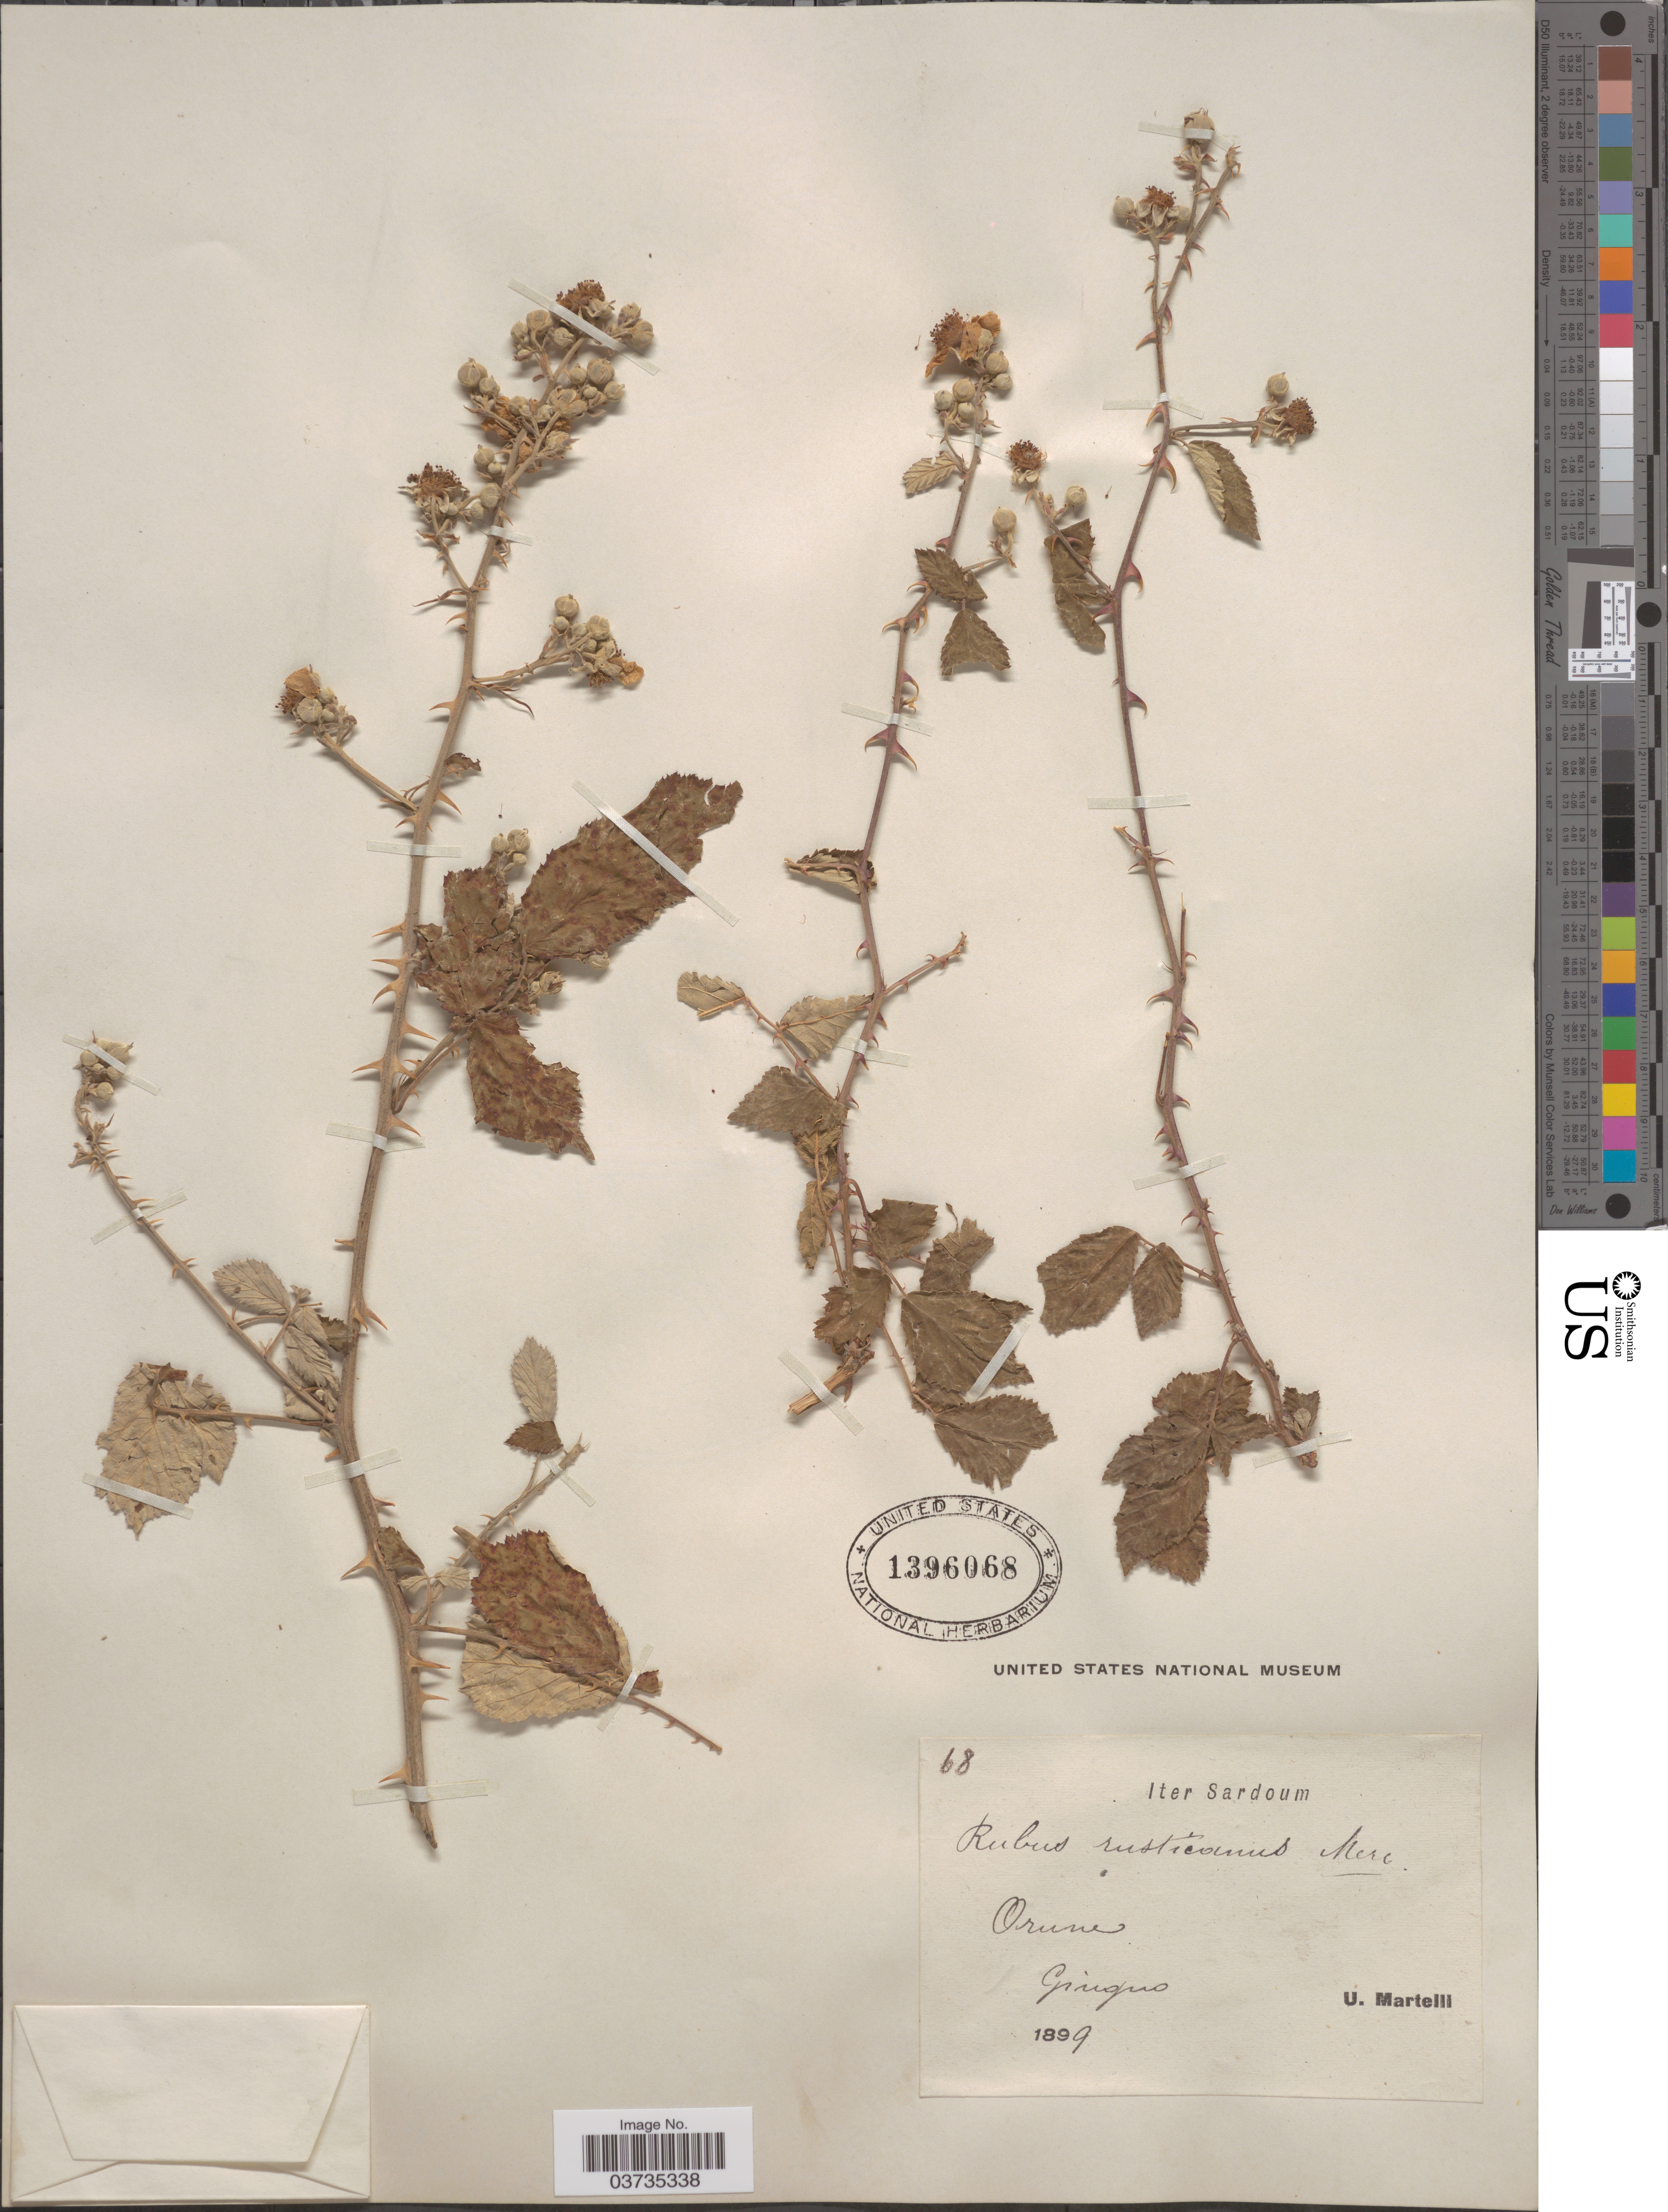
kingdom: Plantae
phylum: Tracheophyta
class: Magnoliopsida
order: Rosales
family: Rosaceae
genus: Rubus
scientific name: Rubus ulmifolius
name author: Schott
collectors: U. Martelli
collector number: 68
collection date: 1899-06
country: Italy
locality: Iter Sardoum. Orune.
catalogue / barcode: US 1396068